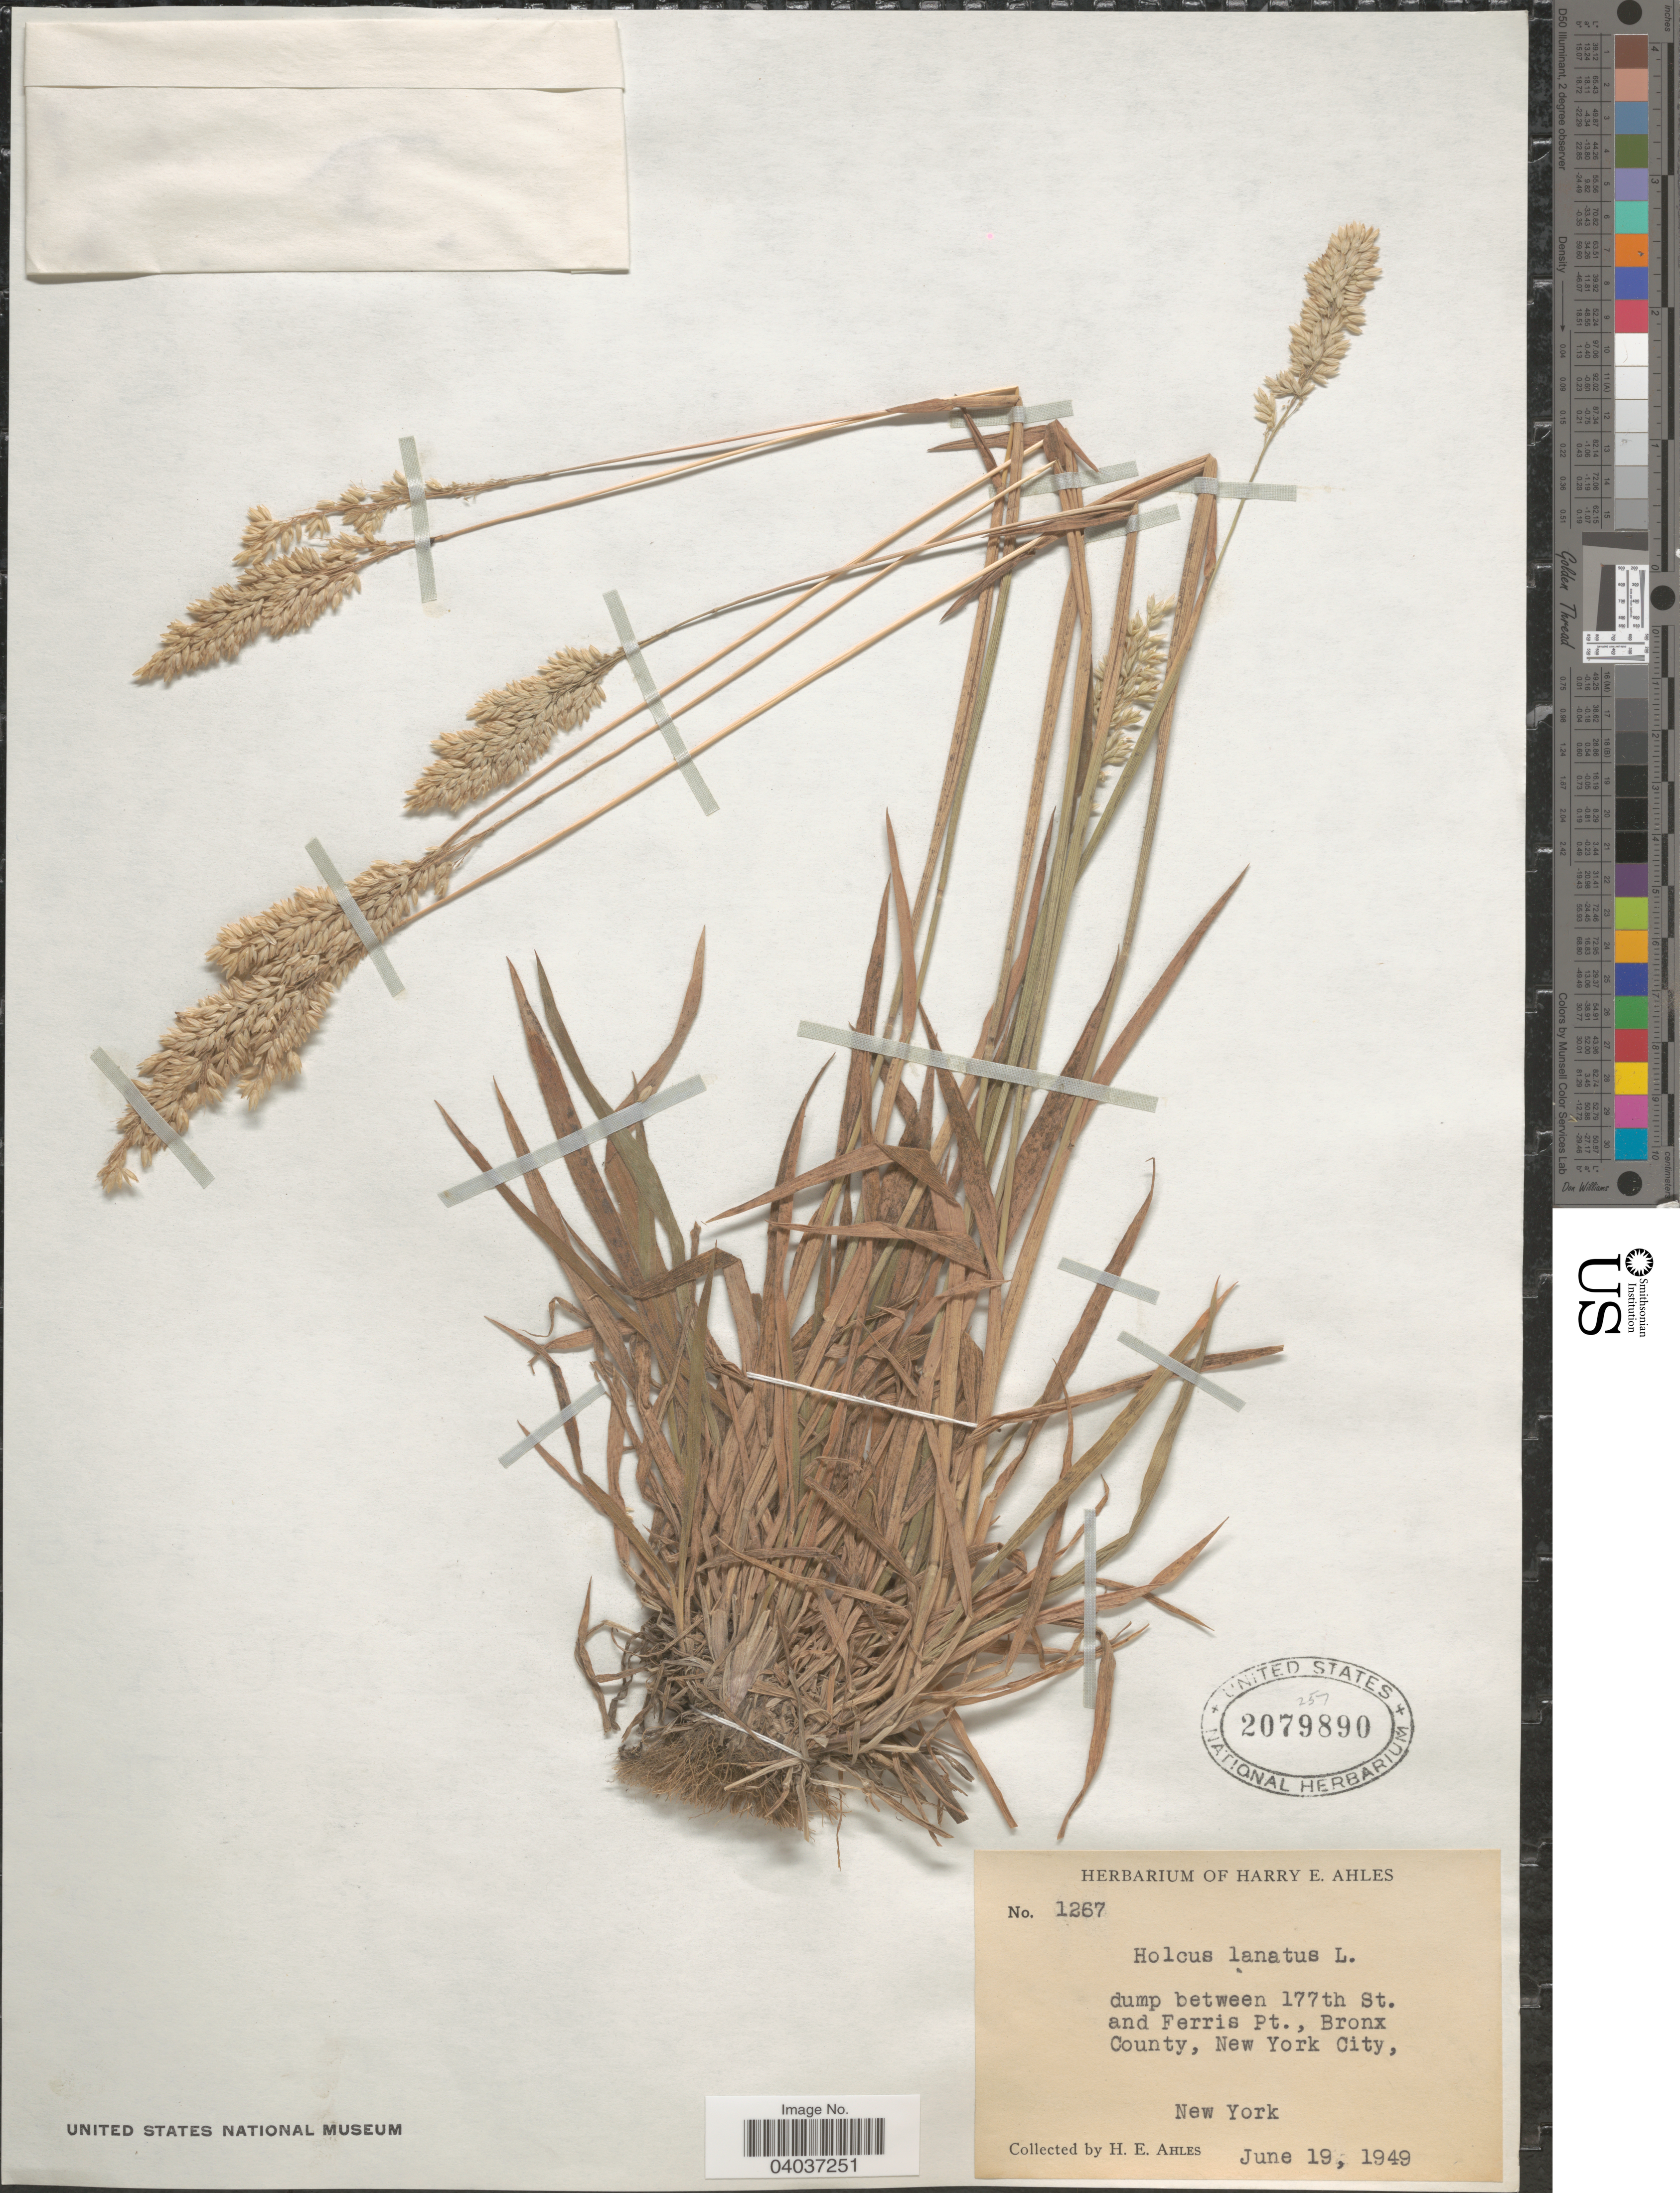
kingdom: Plantae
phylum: Tracheophyta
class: Liliopsida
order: Poales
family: Poaceae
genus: Holcus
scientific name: Holcus lanatus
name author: L.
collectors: H. E. Ahles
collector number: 1267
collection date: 1949-06-19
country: United States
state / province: New York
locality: Dump between 177th St. and Ferris Pt., Bronx County, New York City.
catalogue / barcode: US 2079890